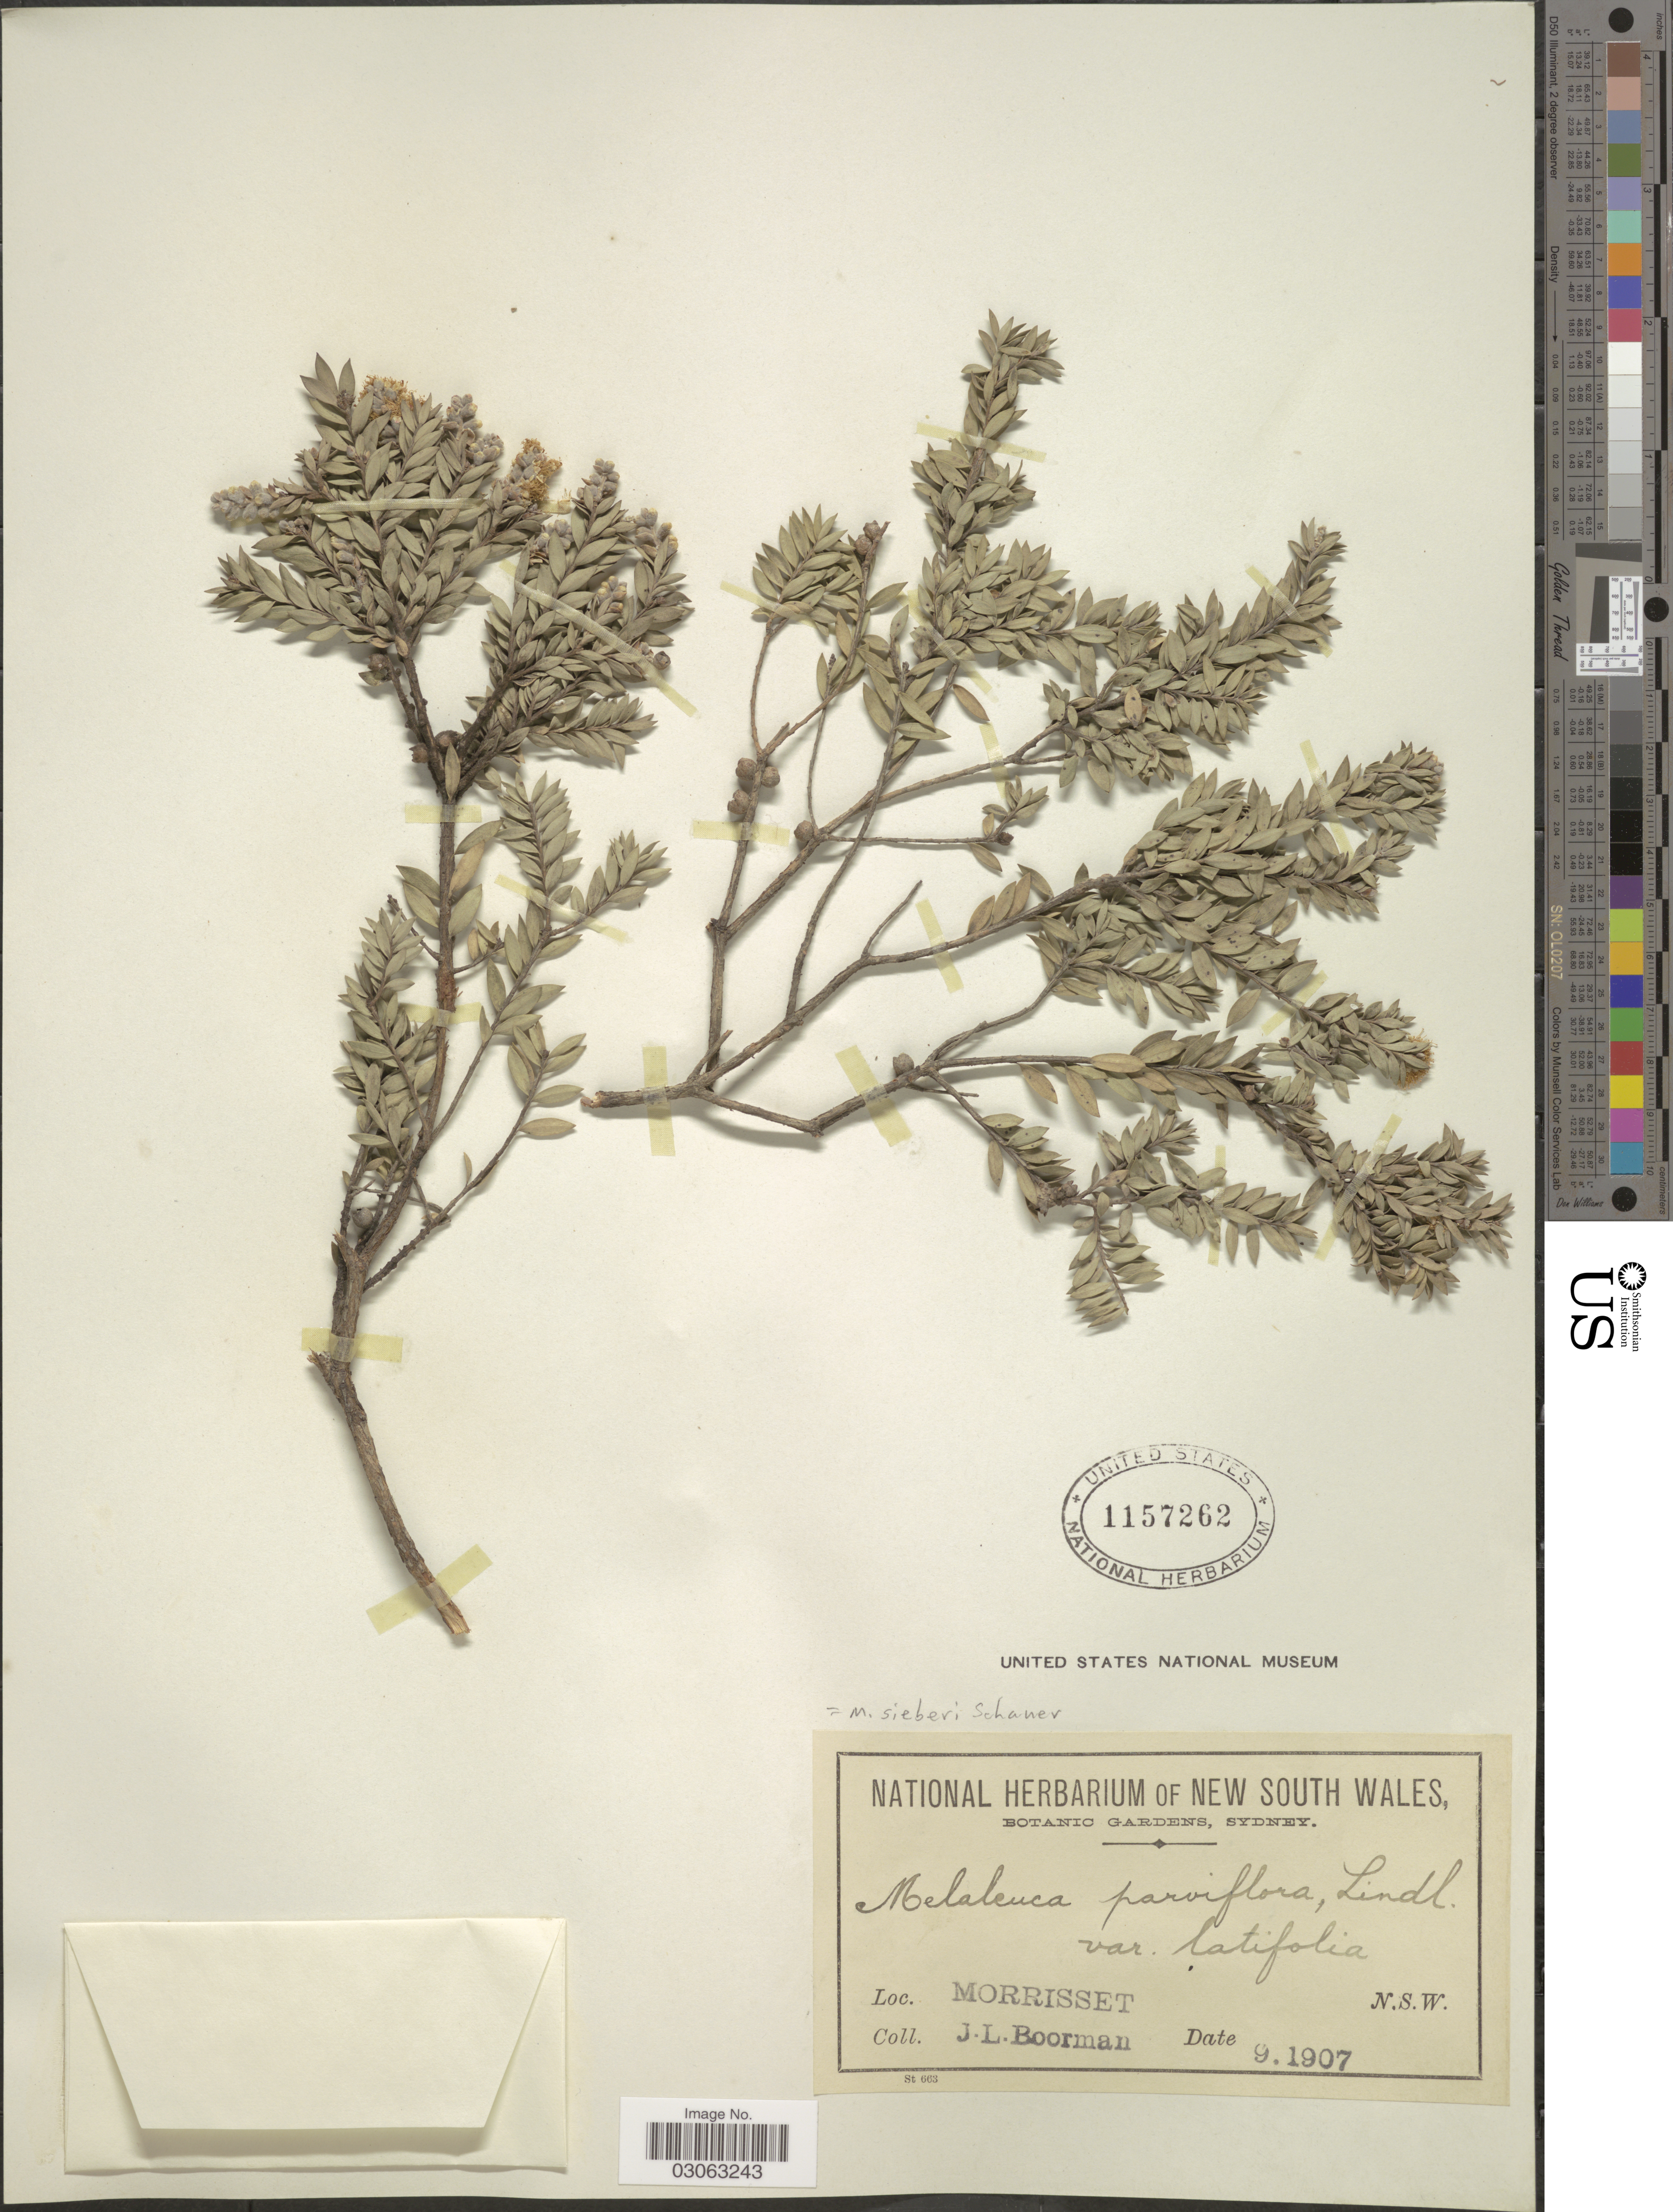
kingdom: Plantae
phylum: Tracheophyta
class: Magnoliopsida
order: Myrtales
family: Myrtaceae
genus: Melaleuca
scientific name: Melaleuca sieberi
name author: Schauer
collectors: J. Boorman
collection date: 1907-09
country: Australia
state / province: New South Wales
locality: Morrisset.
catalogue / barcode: US 1157262